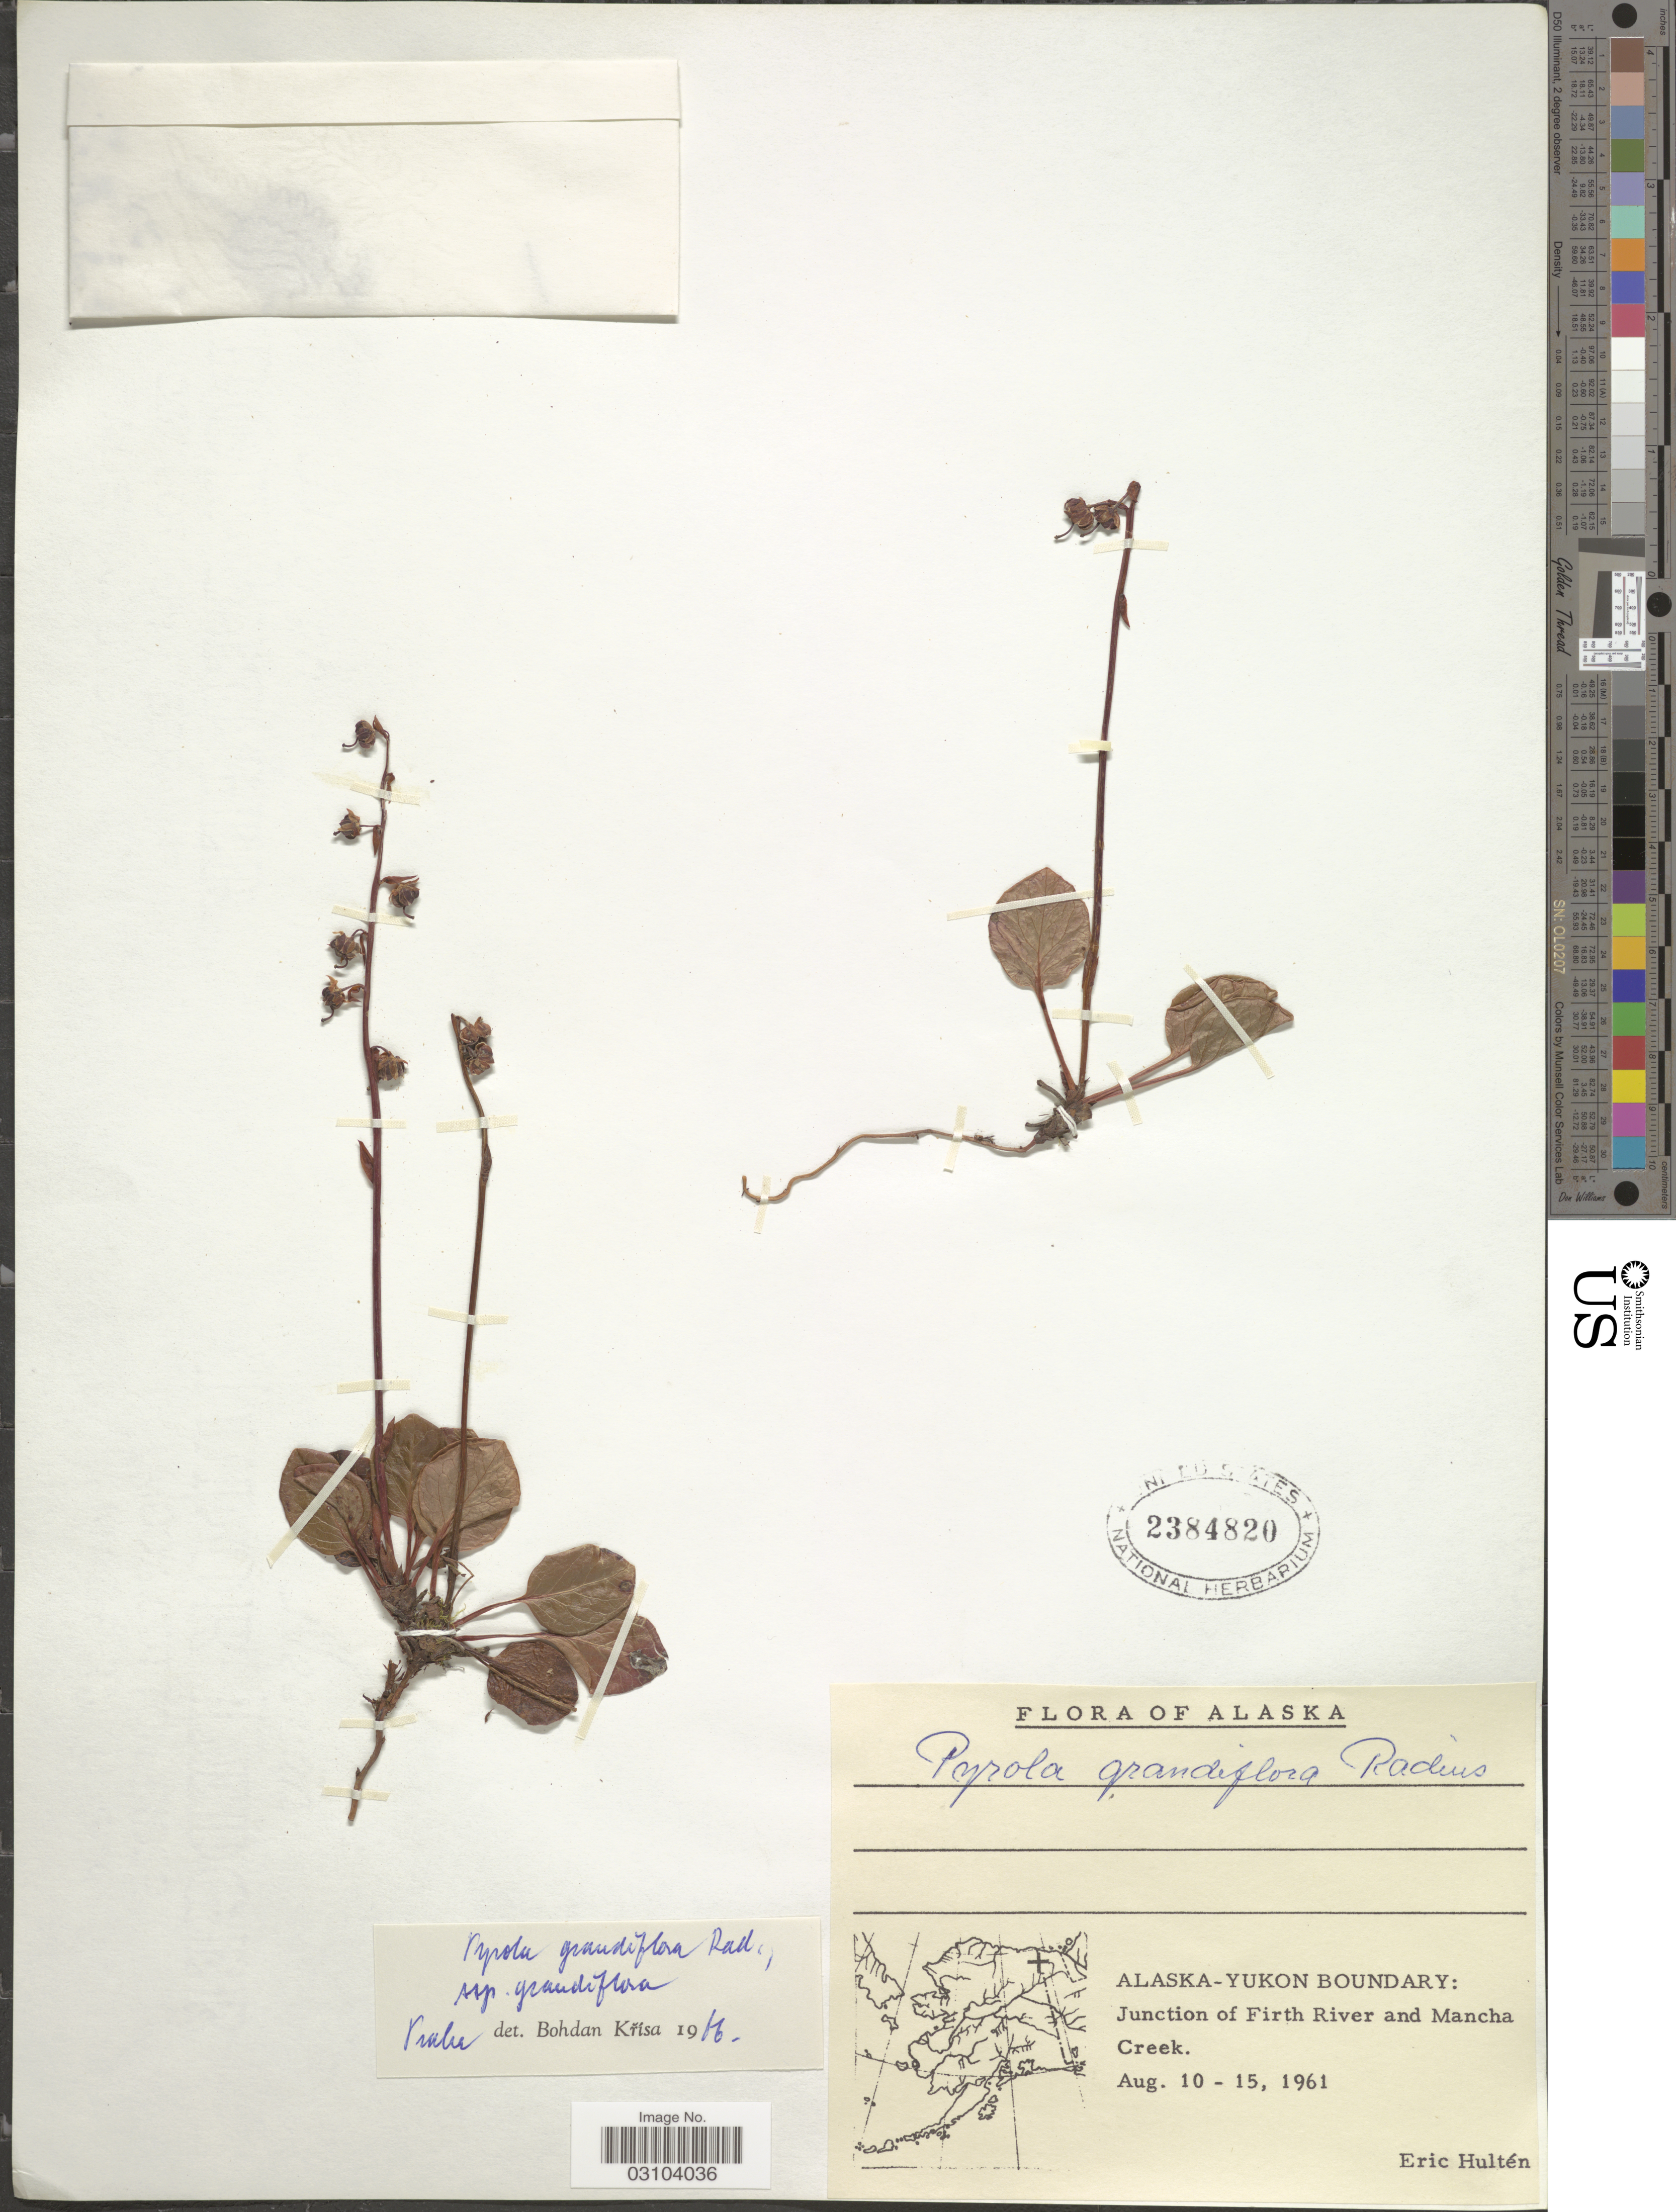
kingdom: Plantae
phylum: Tracheophyta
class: Magnoliopsida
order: Ericales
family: Ericaceae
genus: Pyrola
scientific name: Pyrola grandiflora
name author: Radius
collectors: E. G. Hultén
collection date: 1961-08-10/1961-08-15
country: United States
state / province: Alaska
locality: Alaska-Yukon Boundary: Junction of Firth River and Mancha Creek.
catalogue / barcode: US 2384820